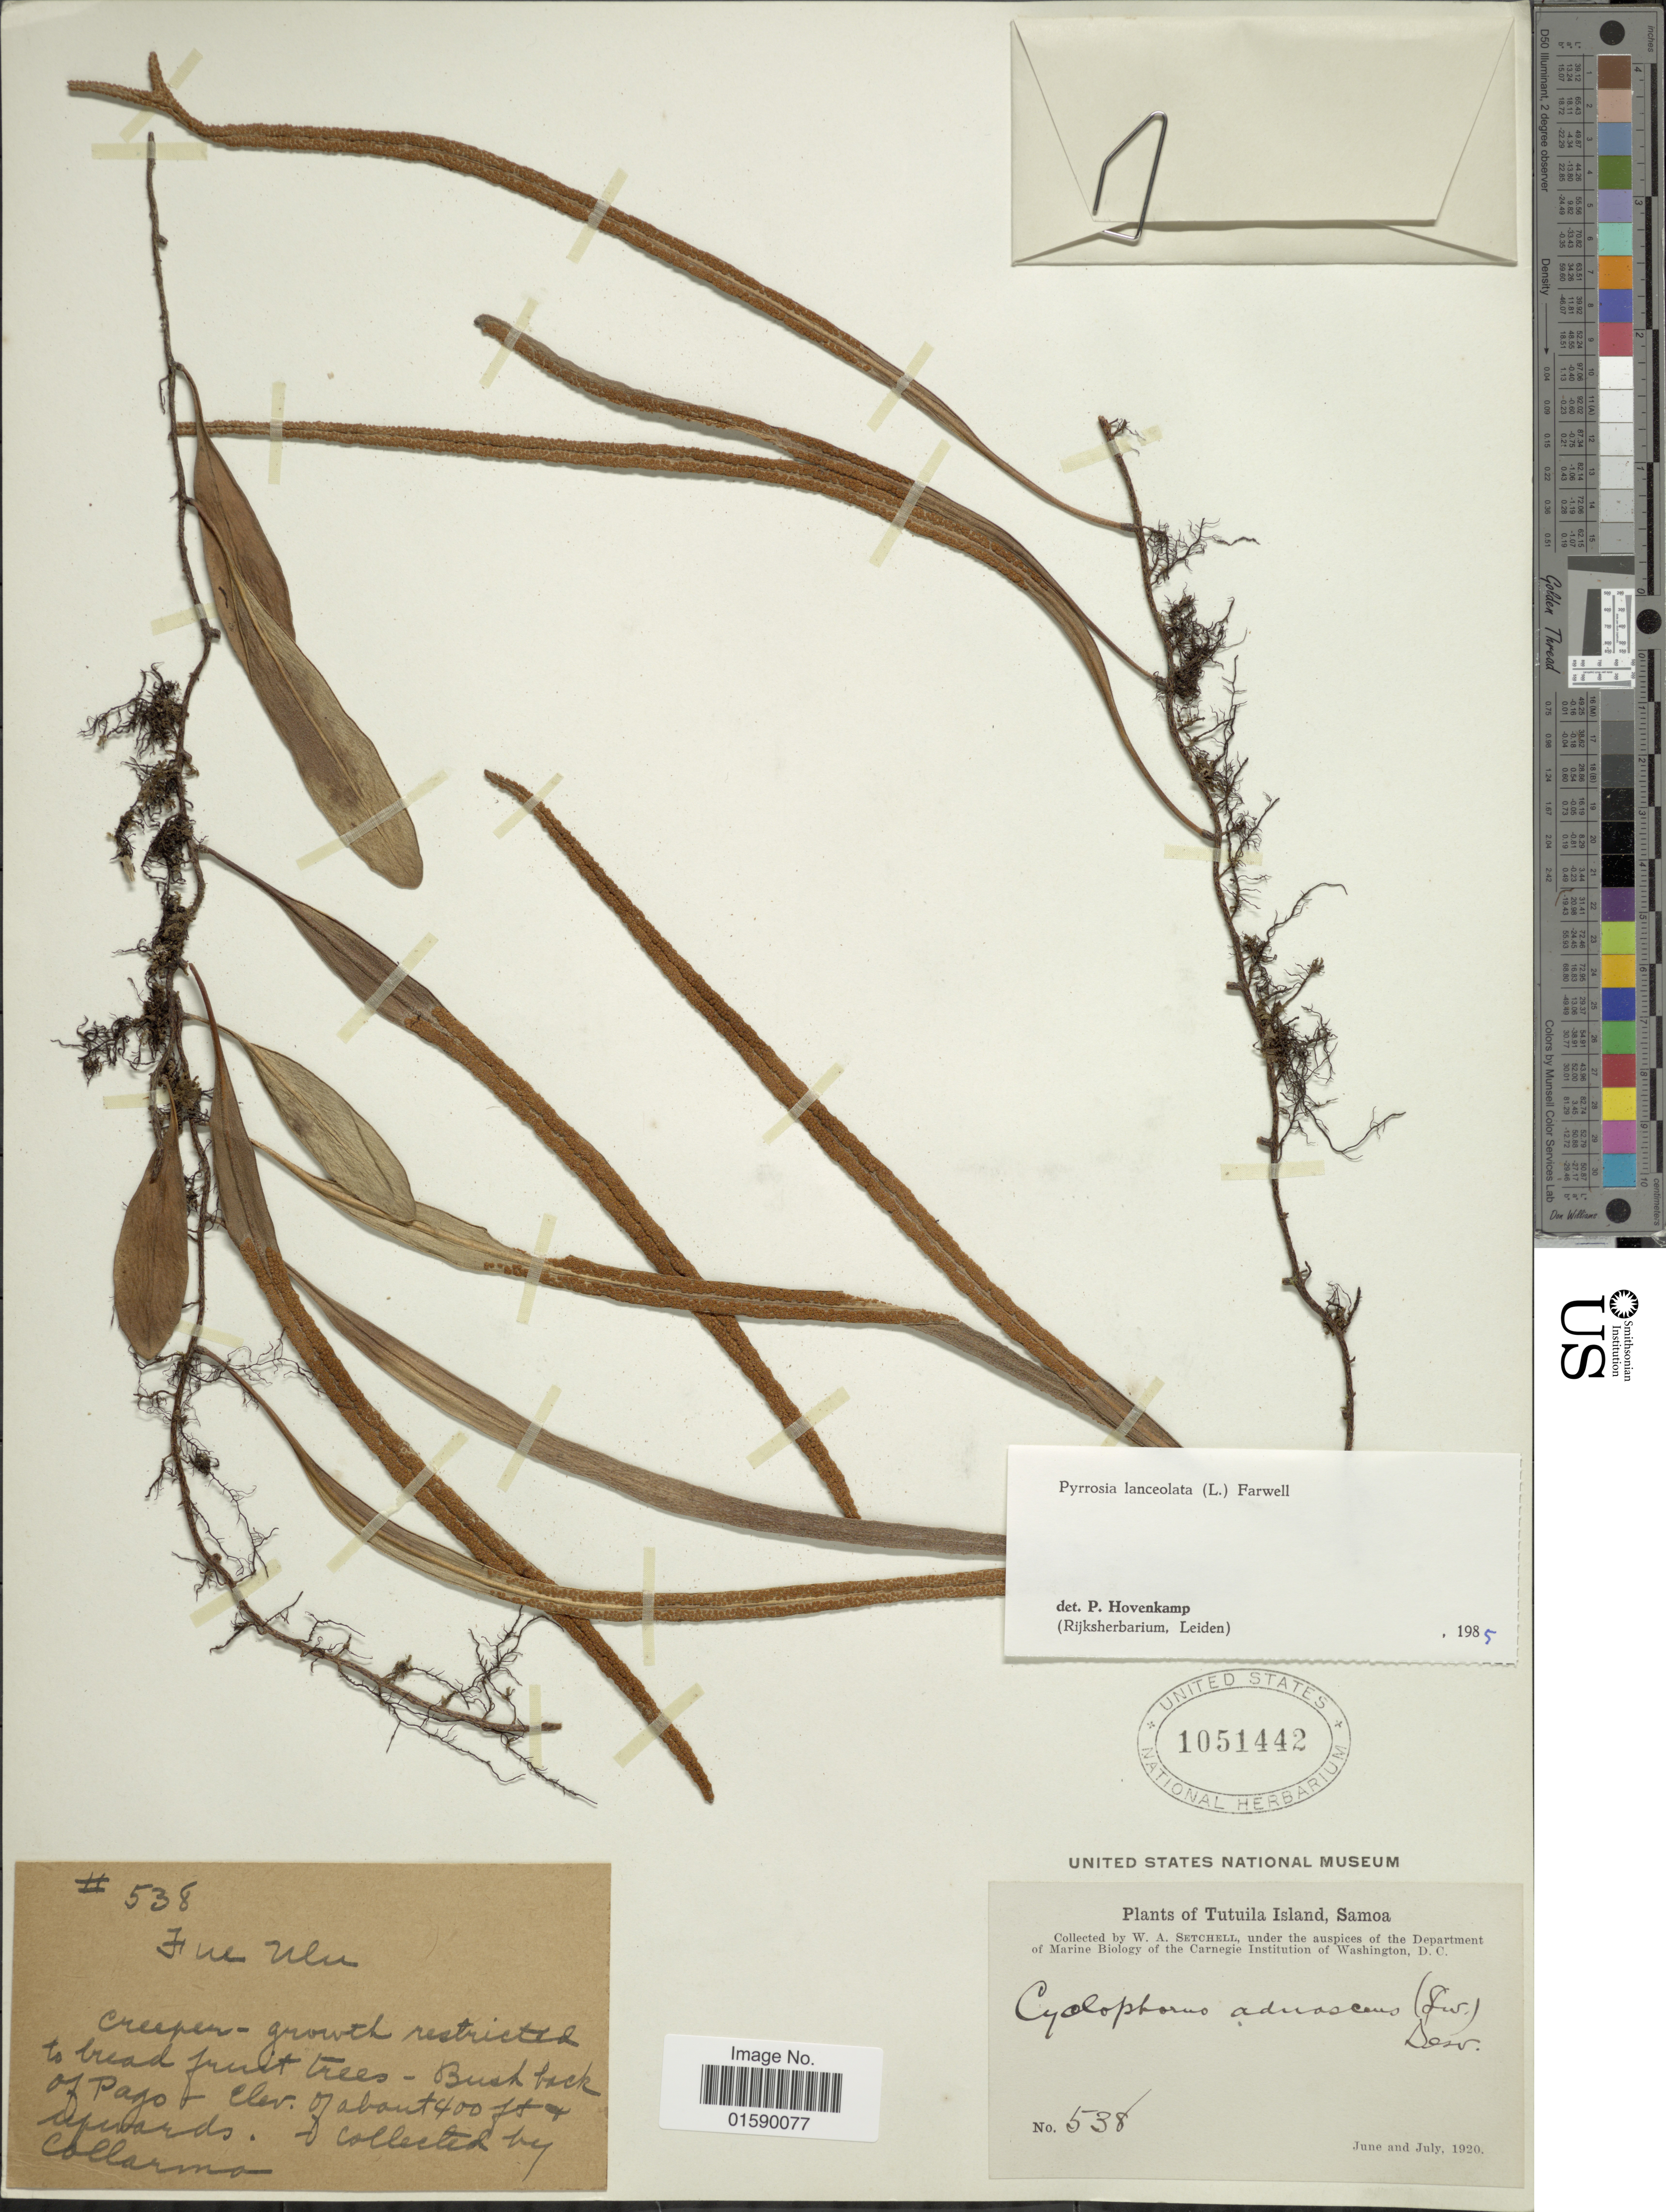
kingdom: Plantae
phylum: Tracheophyta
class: Polypodiopsida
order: Polypodiales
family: Polypodiaceae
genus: Pyrrosia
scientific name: Pyrrosia lanceolata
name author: (L.) Farw.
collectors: W. Setchell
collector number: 538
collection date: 1920-06/1920-07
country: American Samoa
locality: Tutuila Island, Samoa.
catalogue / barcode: US 1051442